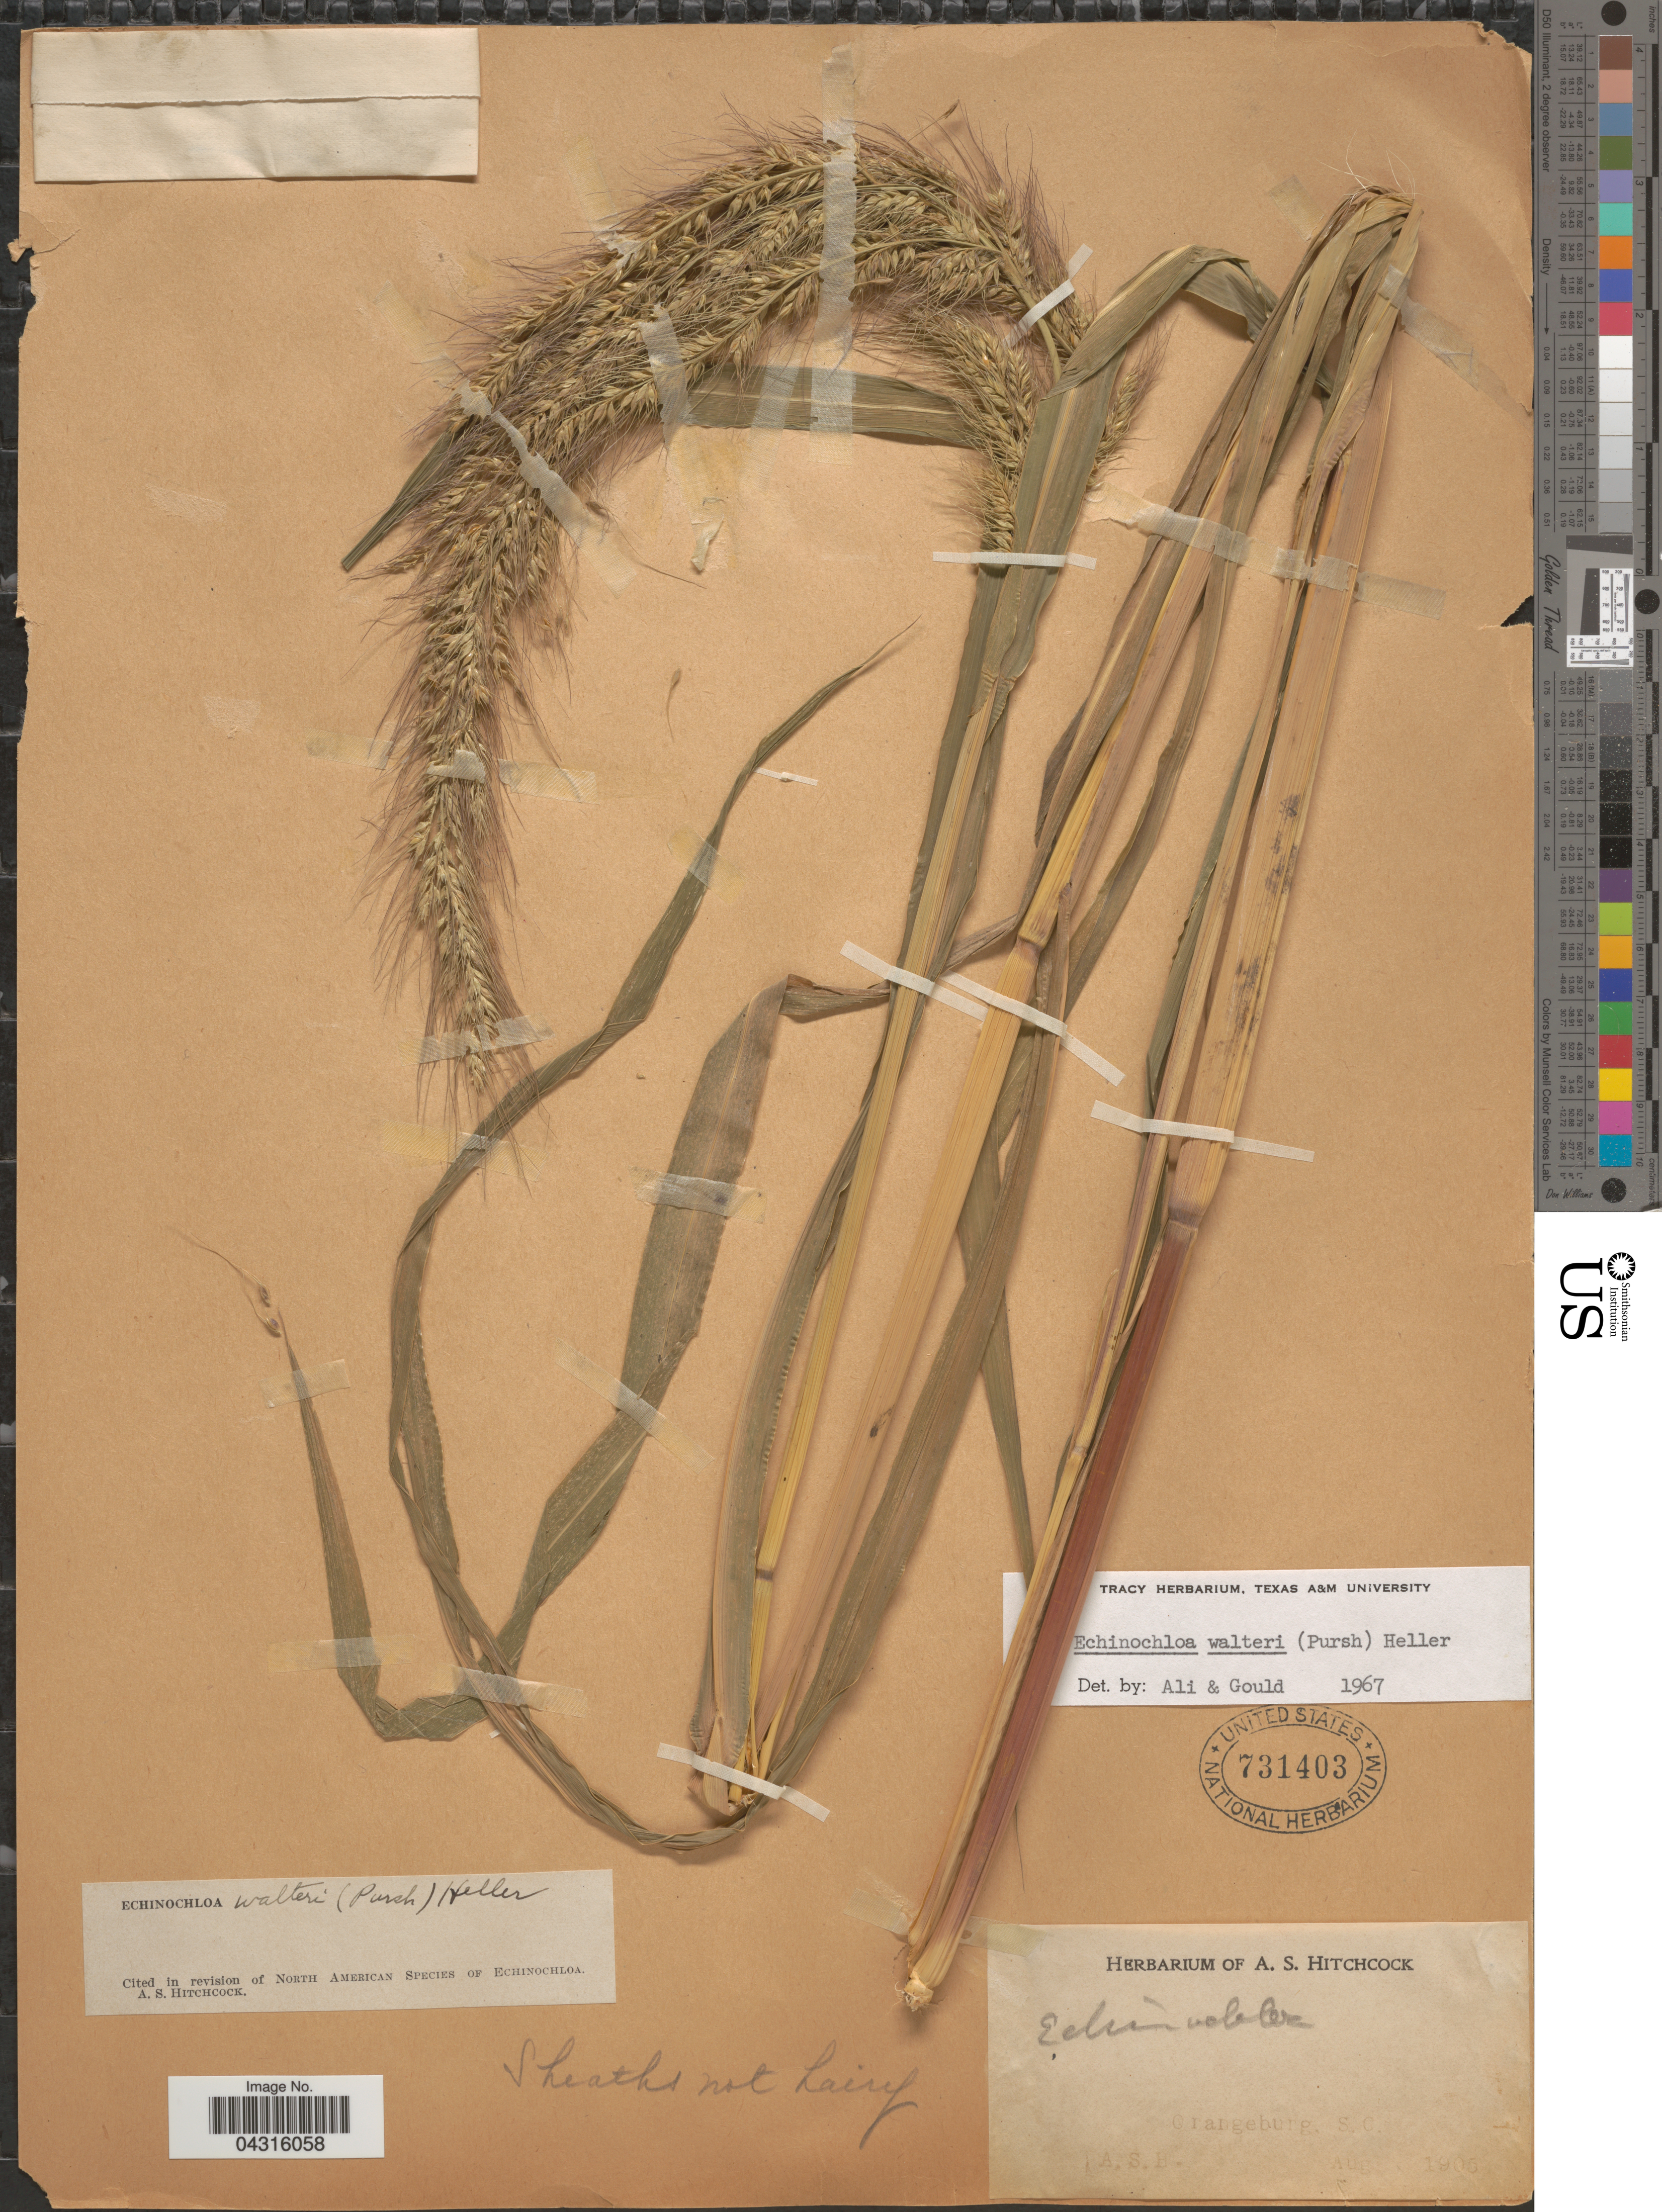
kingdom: Plantae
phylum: Tracheophyta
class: Liliopsida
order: Poales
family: Poaceae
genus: Echinochloa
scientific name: Echinochloa walteri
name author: (Pursh) A. Heller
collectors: A. S. Hitchcock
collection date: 1905-08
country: United States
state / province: South Carolina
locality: Orangeburg.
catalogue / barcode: US 731403